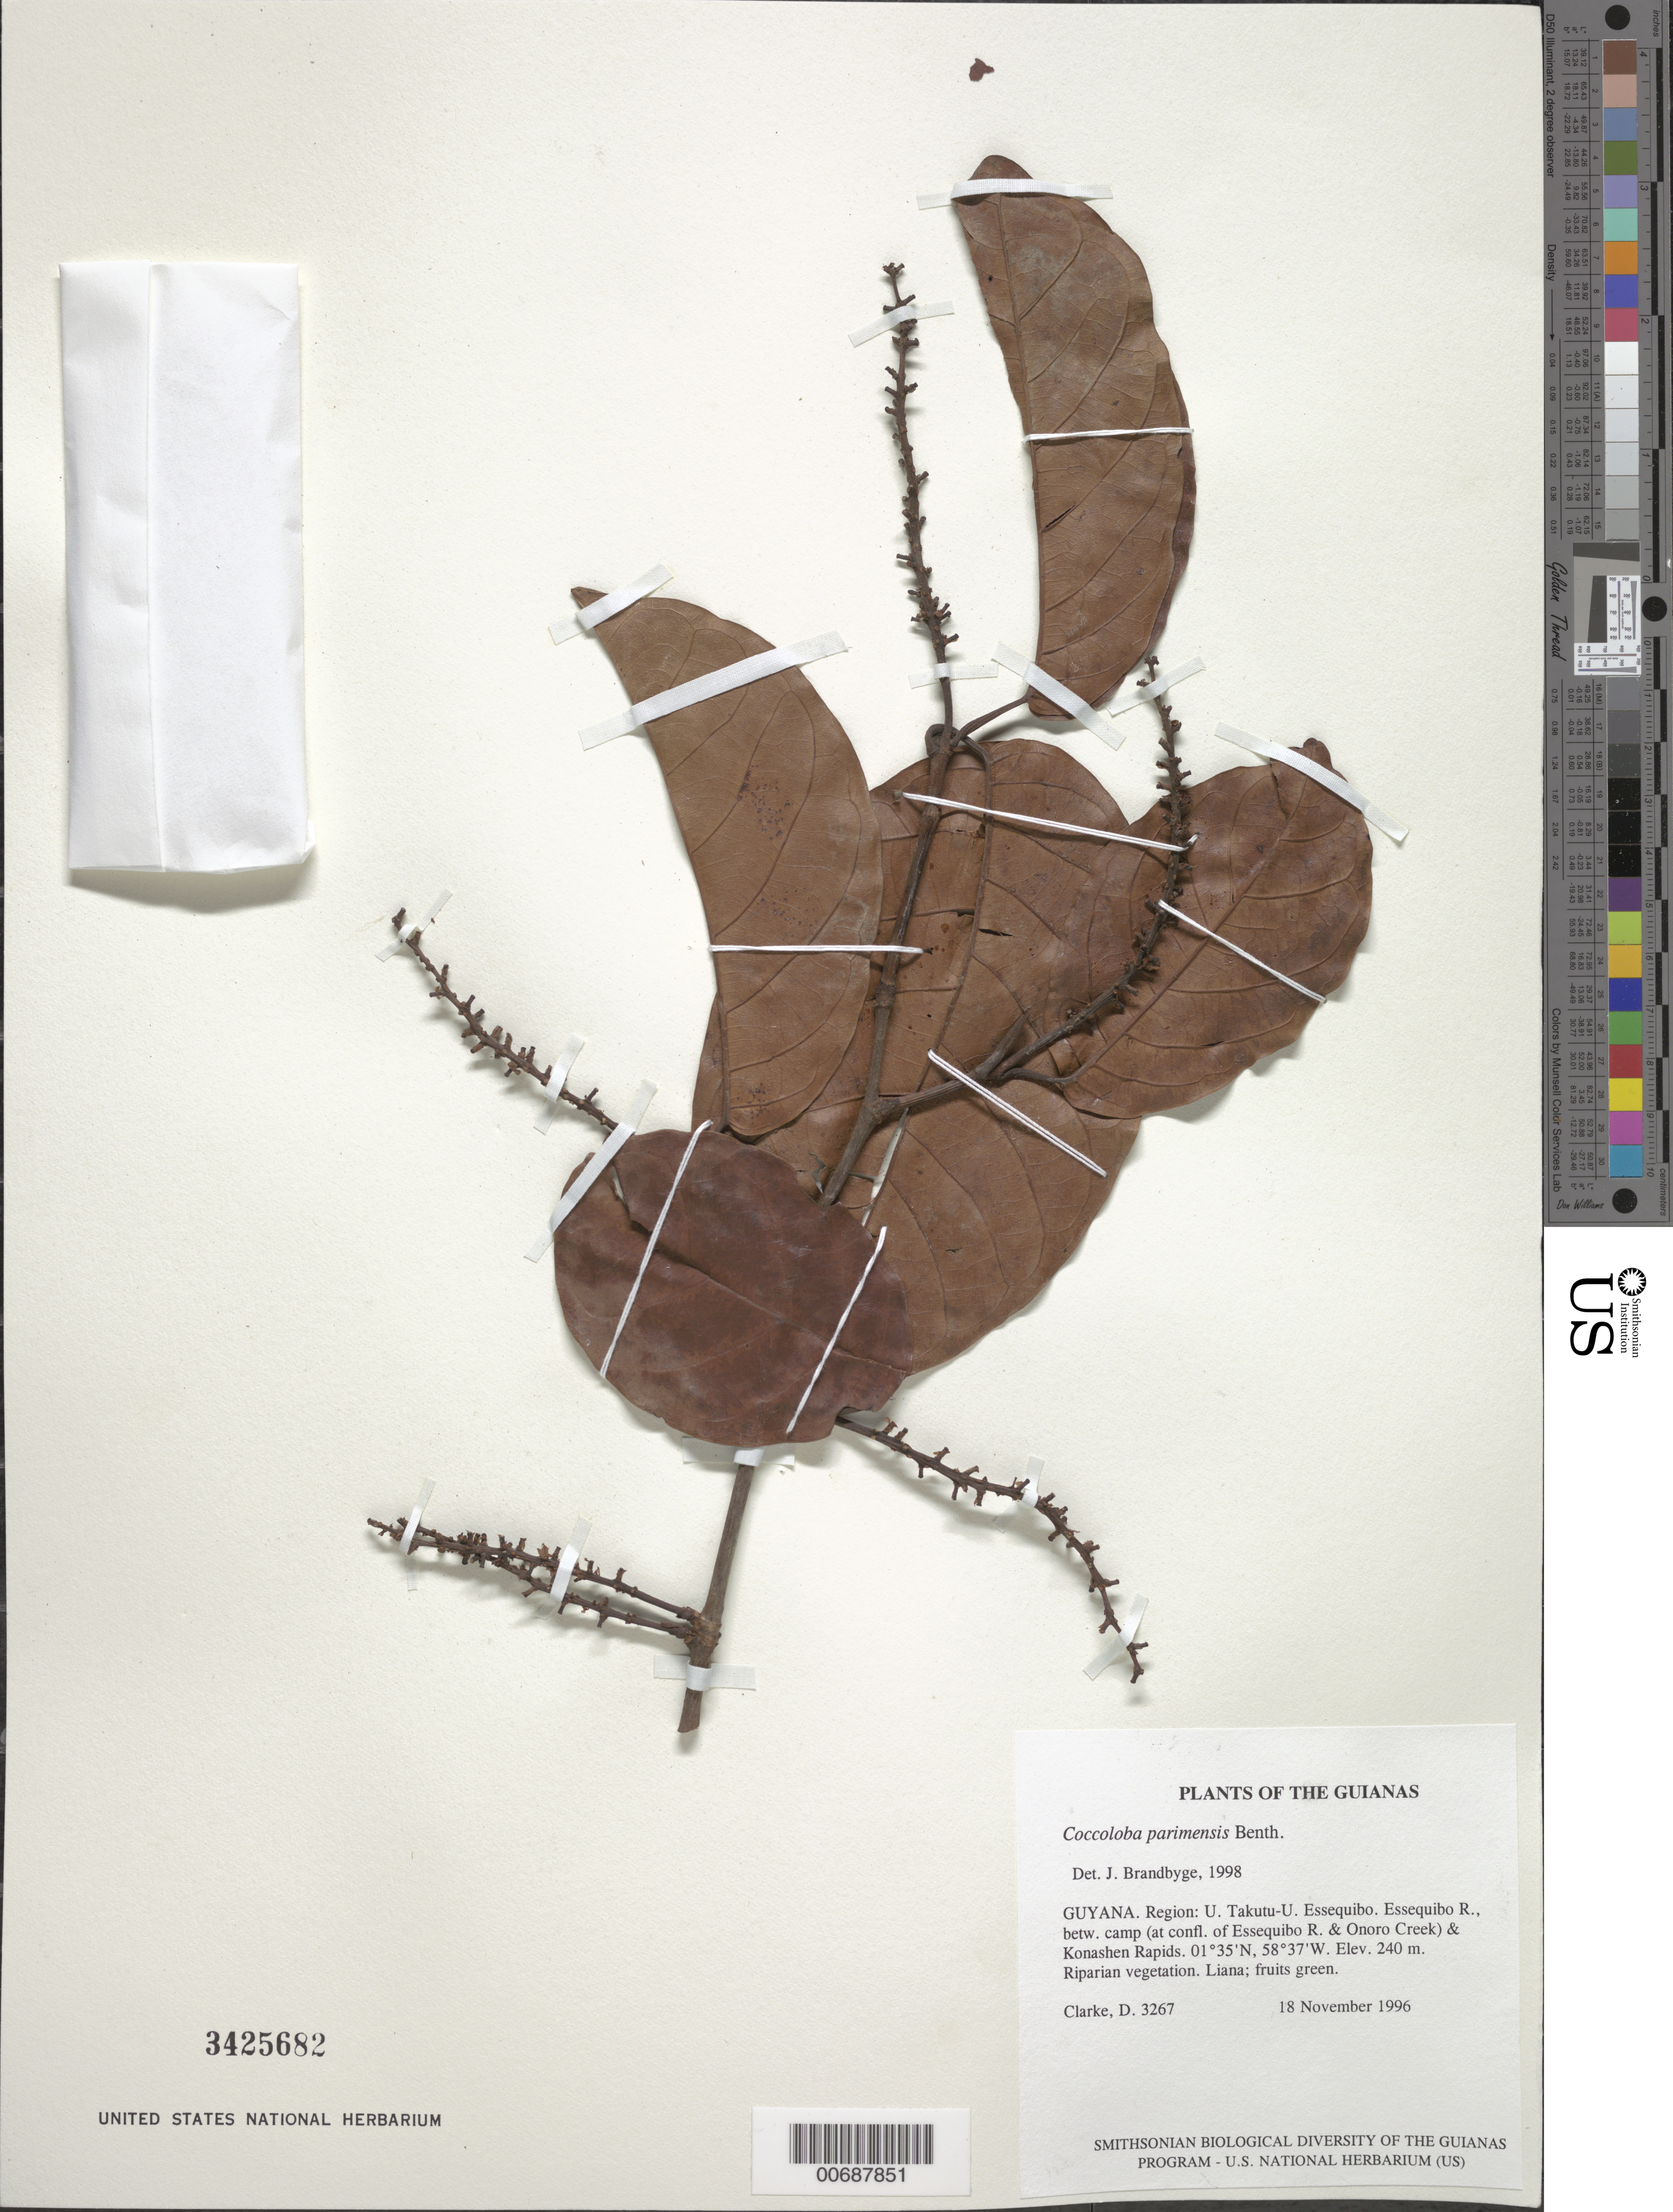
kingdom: Plantae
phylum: Tracheophyta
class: Magnoliopsida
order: Caryophyllales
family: Polygonaceae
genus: Coccoloba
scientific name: Coccoloba parimensis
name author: Benth.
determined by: Brandbyge, J.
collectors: H. D. Clarke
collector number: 3267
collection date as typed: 18 November 1996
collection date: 1996-11-18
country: Guyana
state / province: U. Takutu-U. Essequibo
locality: Essequibo R., betw. camp (at confl. of Essequibo R. & Onoro Creek) & Konashen Rapids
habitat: Riparian vegetation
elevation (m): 240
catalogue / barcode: US 3425682